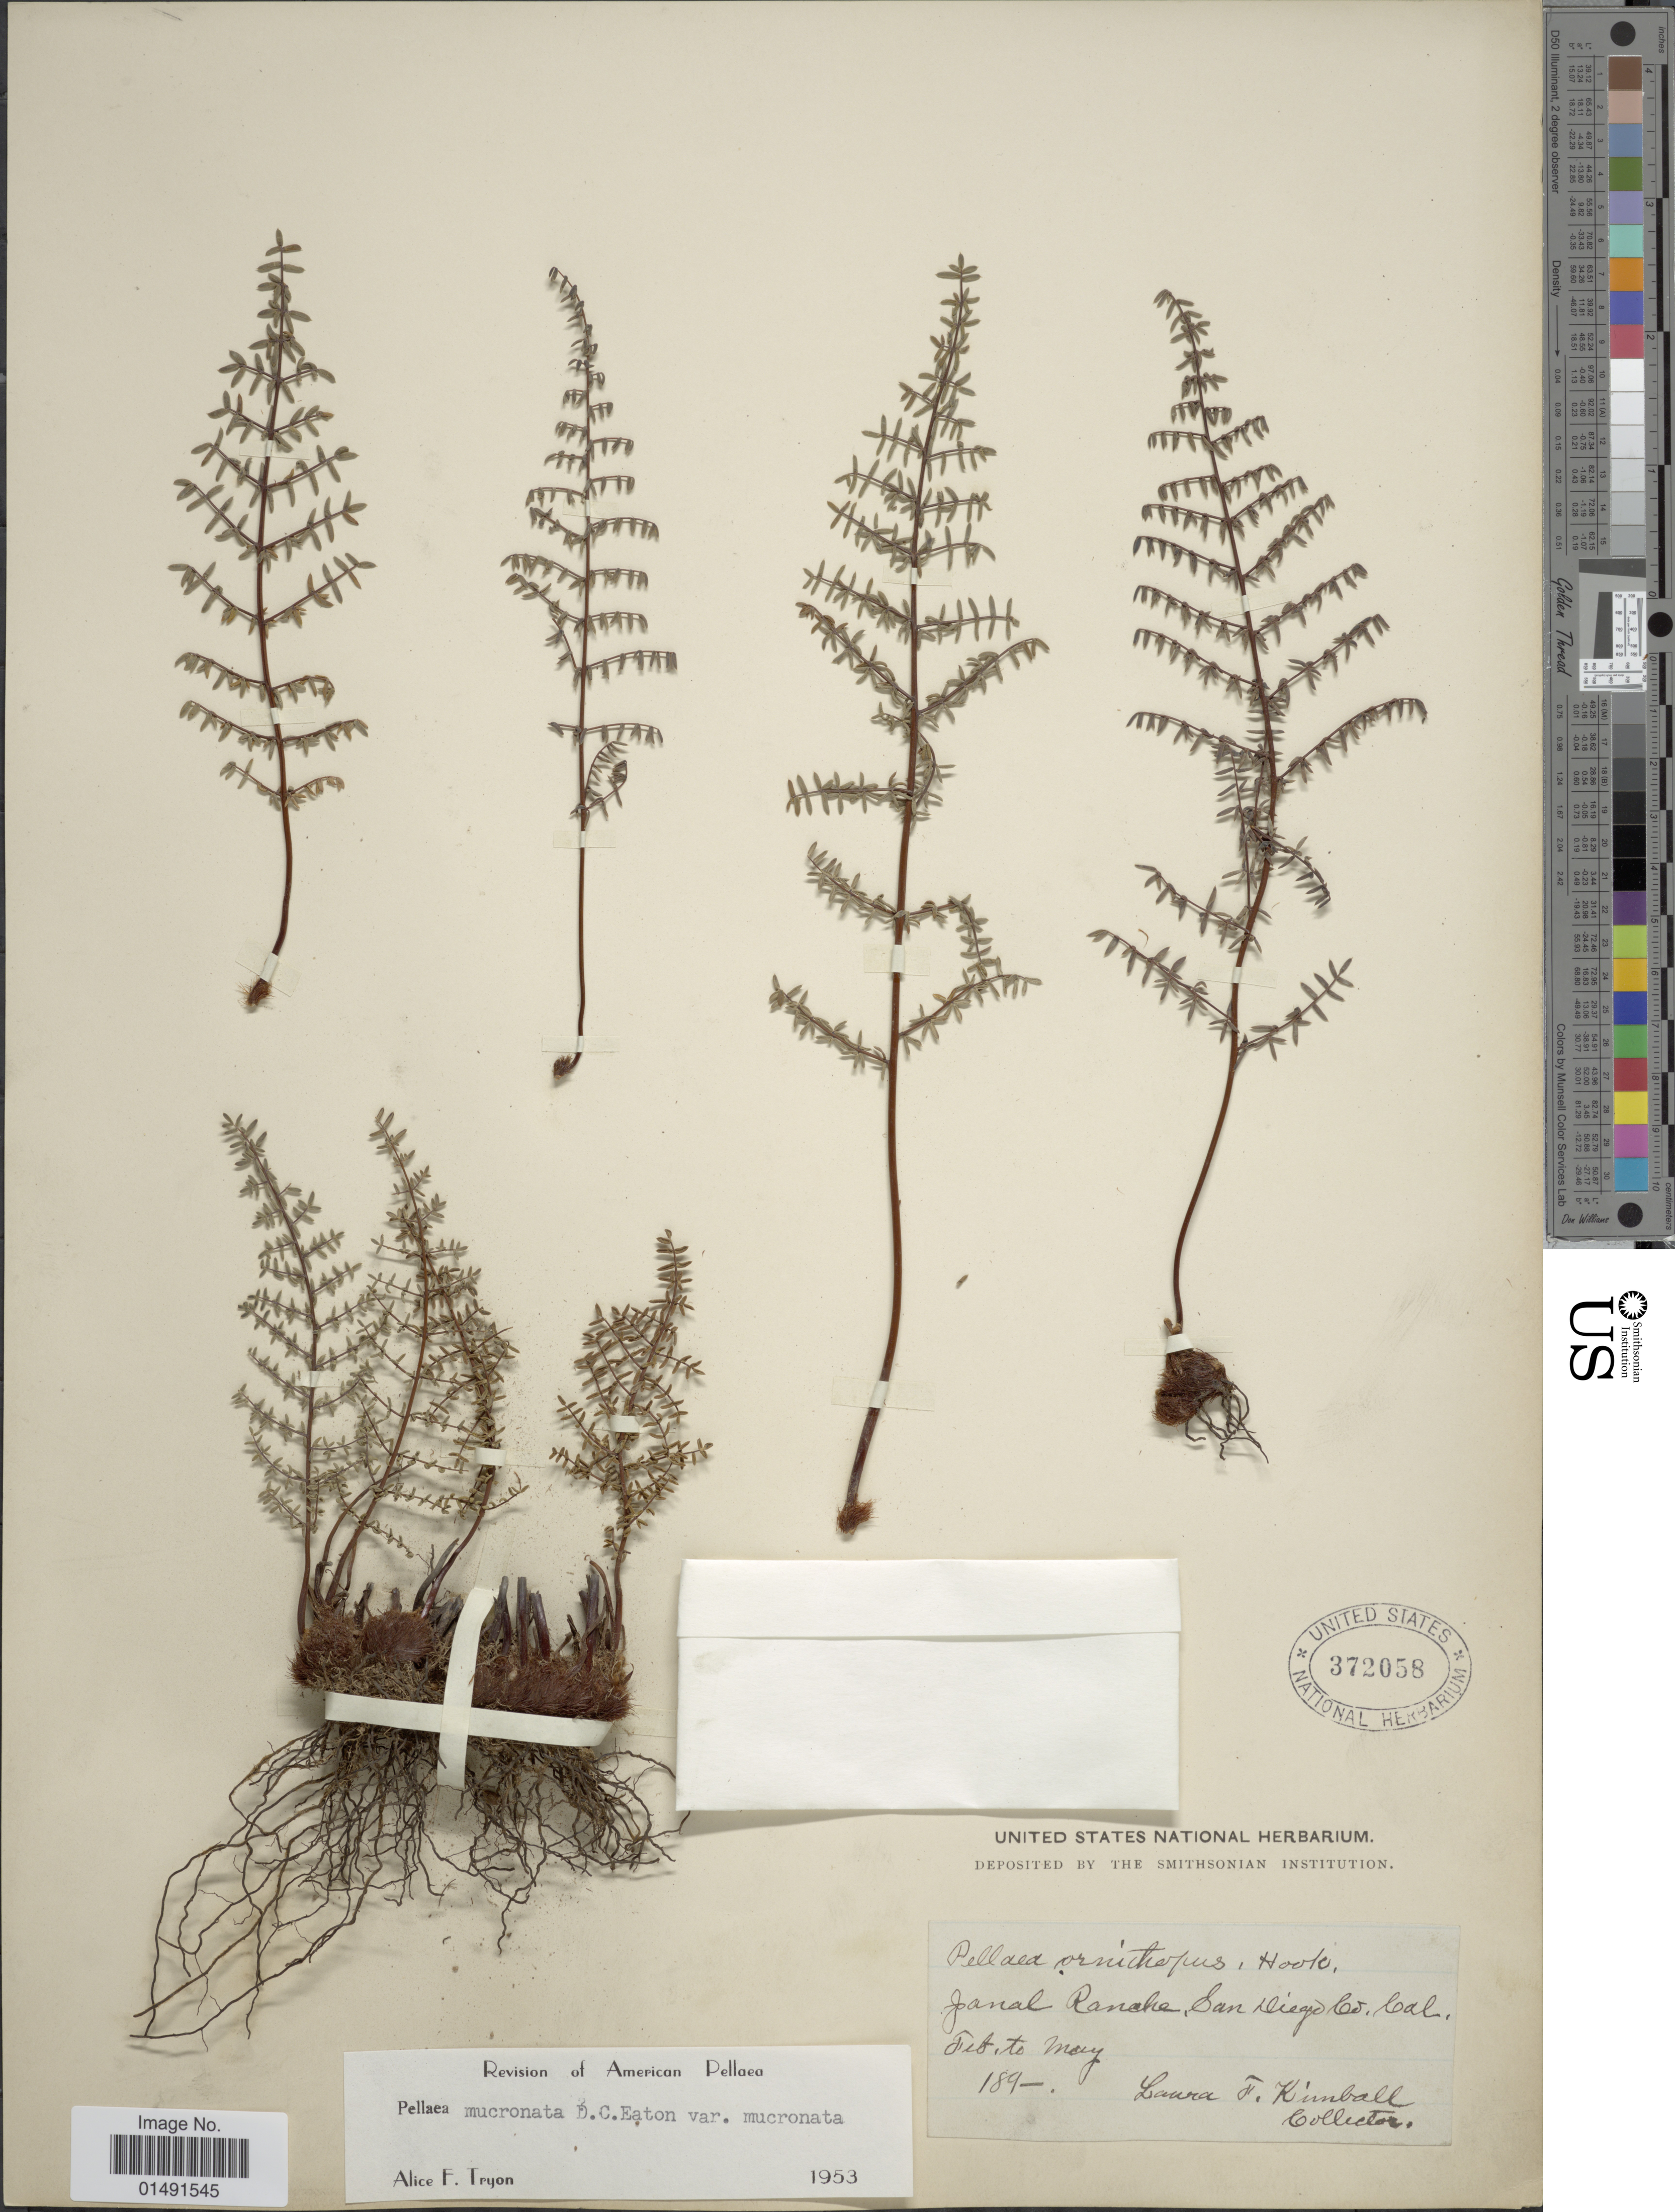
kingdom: Plantae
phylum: Tracheophyta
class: Polypodiopsida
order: Polypodiales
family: Pteridaceae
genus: Pellaea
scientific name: Pellaea mucronata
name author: (D.C. Eaton) D.C. Eaton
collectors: L. Kimball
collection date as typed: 189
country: United States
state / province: California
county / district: San Diego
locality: Canal Rancje, San Diego Co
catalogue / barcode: US 372058